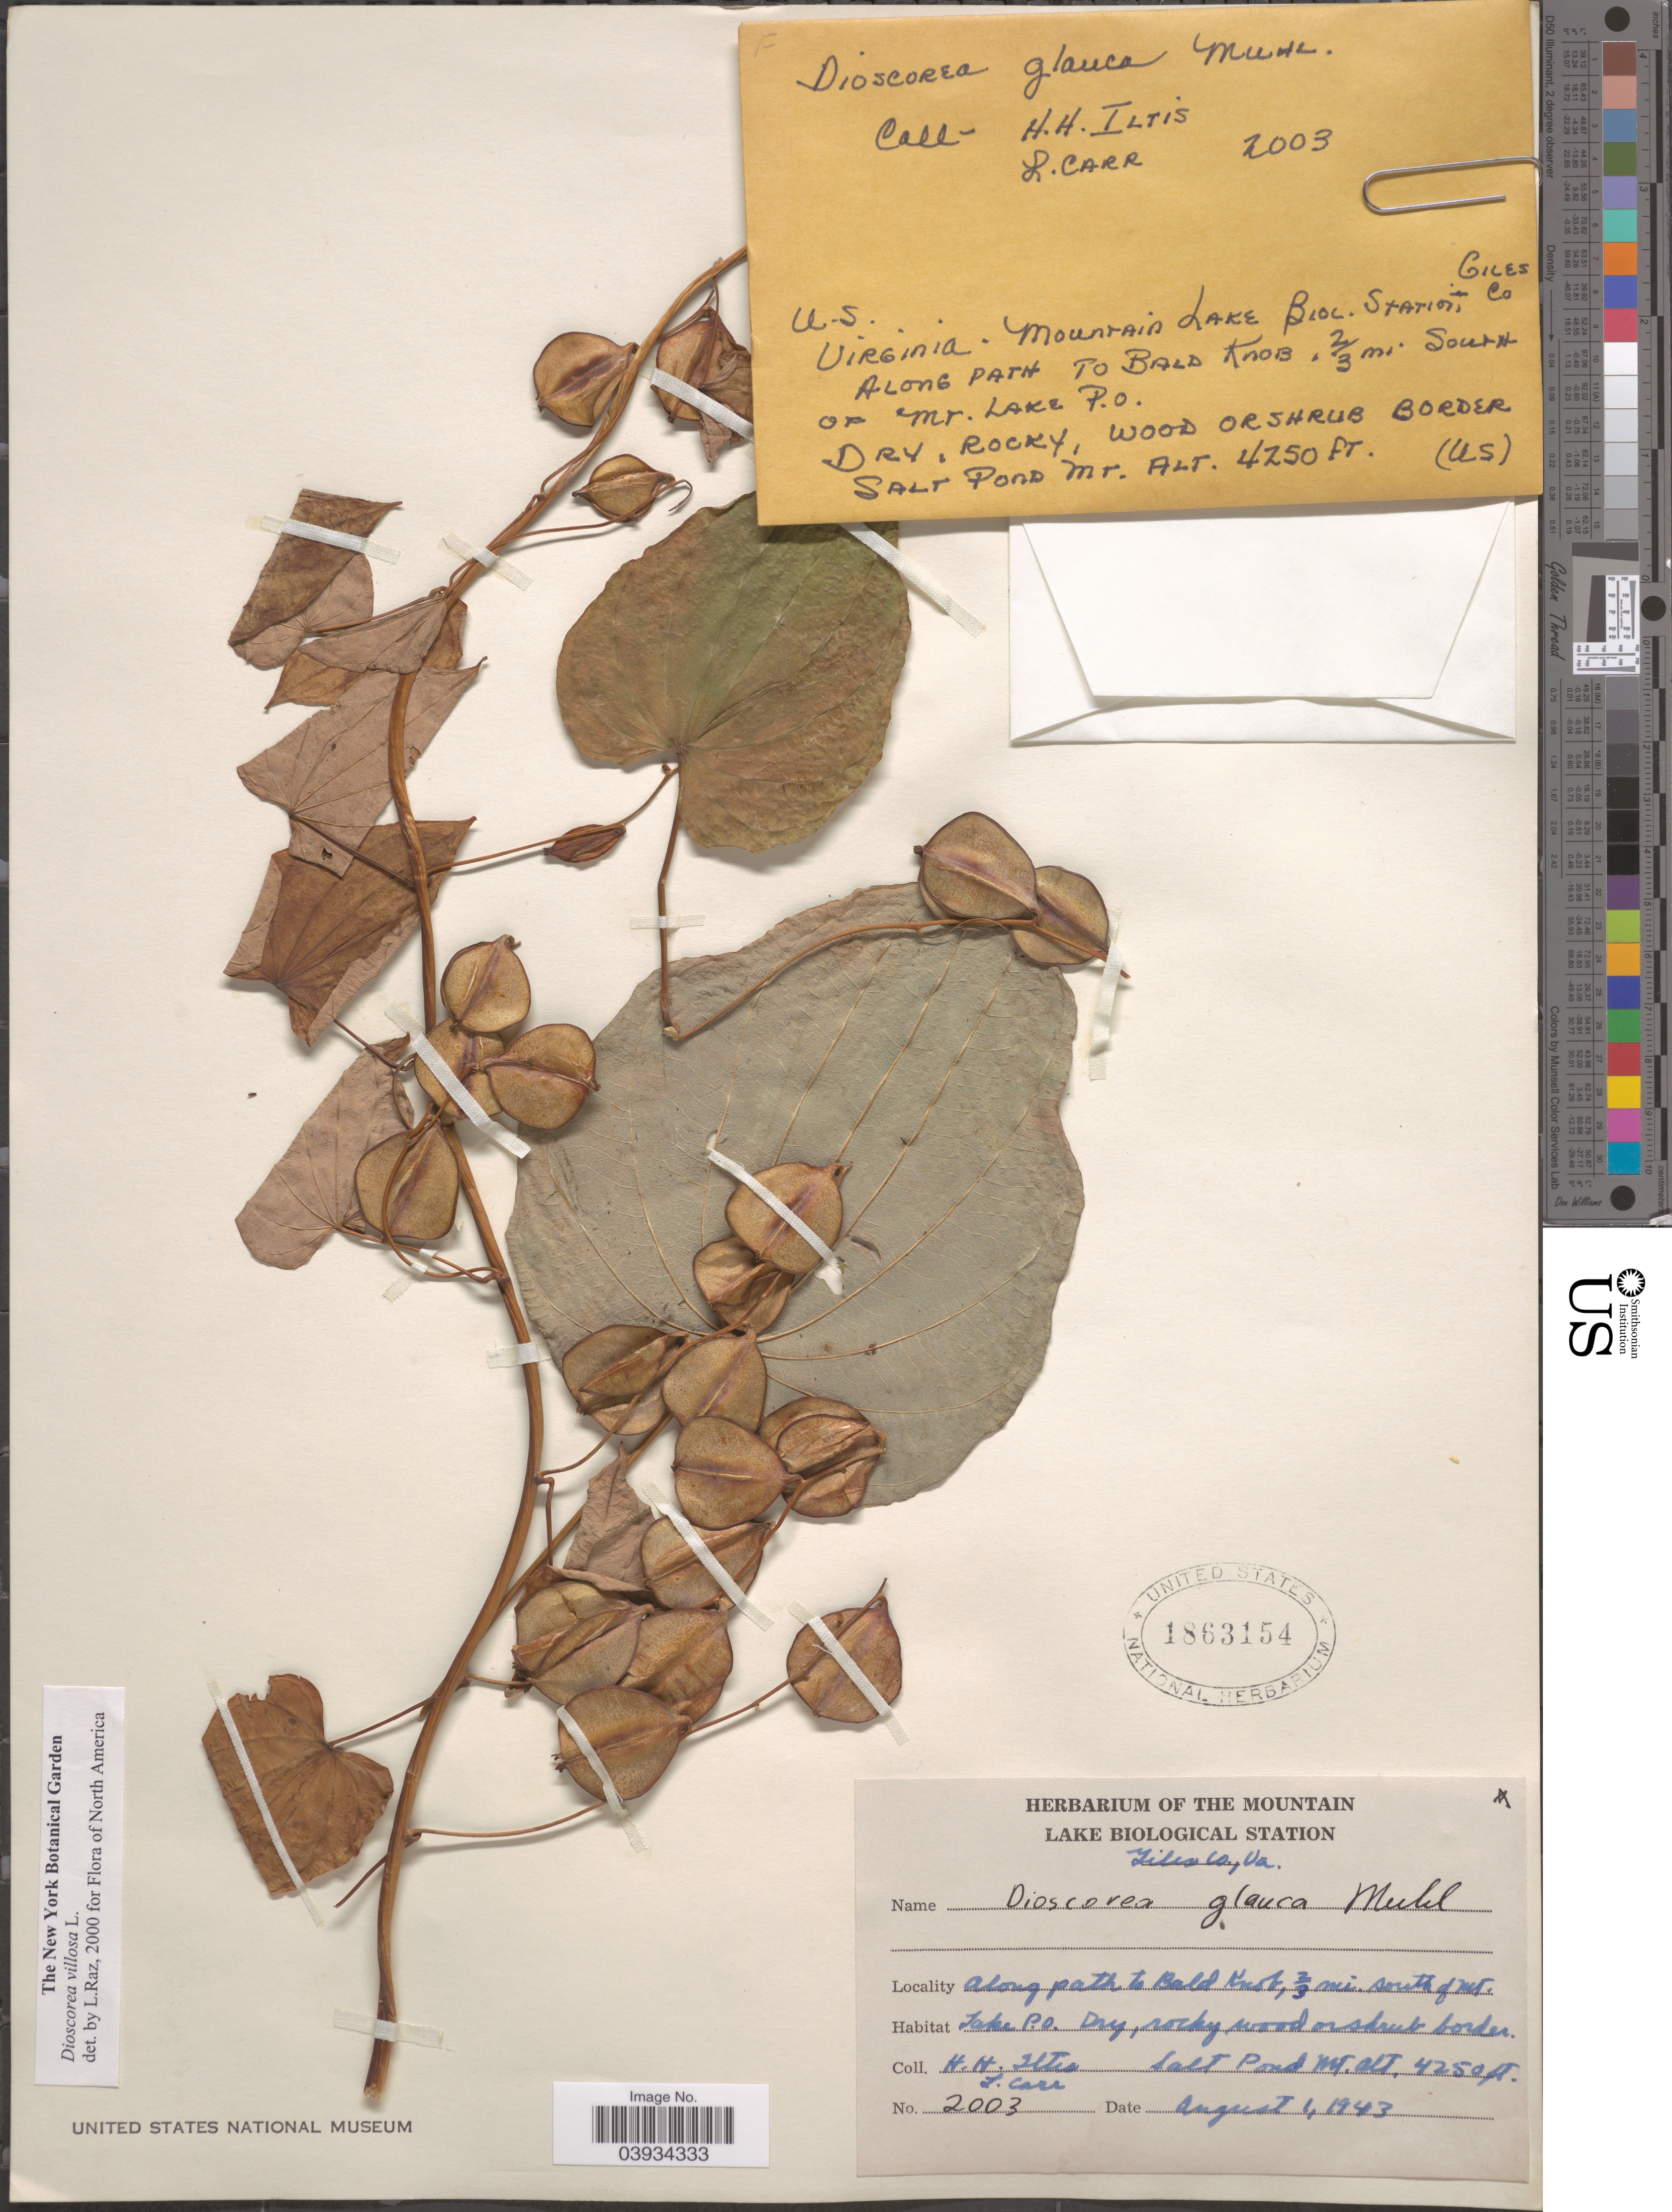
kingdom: Plantae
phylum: Tracheophyta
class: Liliopsida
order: Dioscoreales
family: Dioscoreaceae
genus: Dioscorea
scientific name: Dioscorea villosa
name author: L.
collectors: H. H. Iltis & L. Carr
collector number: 2003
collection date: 1943-08-01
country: United States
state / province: Virginia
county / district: Giles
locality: Mountain Lake Biological Station, Giles Co. Along path to Bald Knob, 2/3 mi. South of Mt. Lake P.O. Border Salt Pond Mt.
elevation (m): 1295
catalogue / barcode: US 1863154